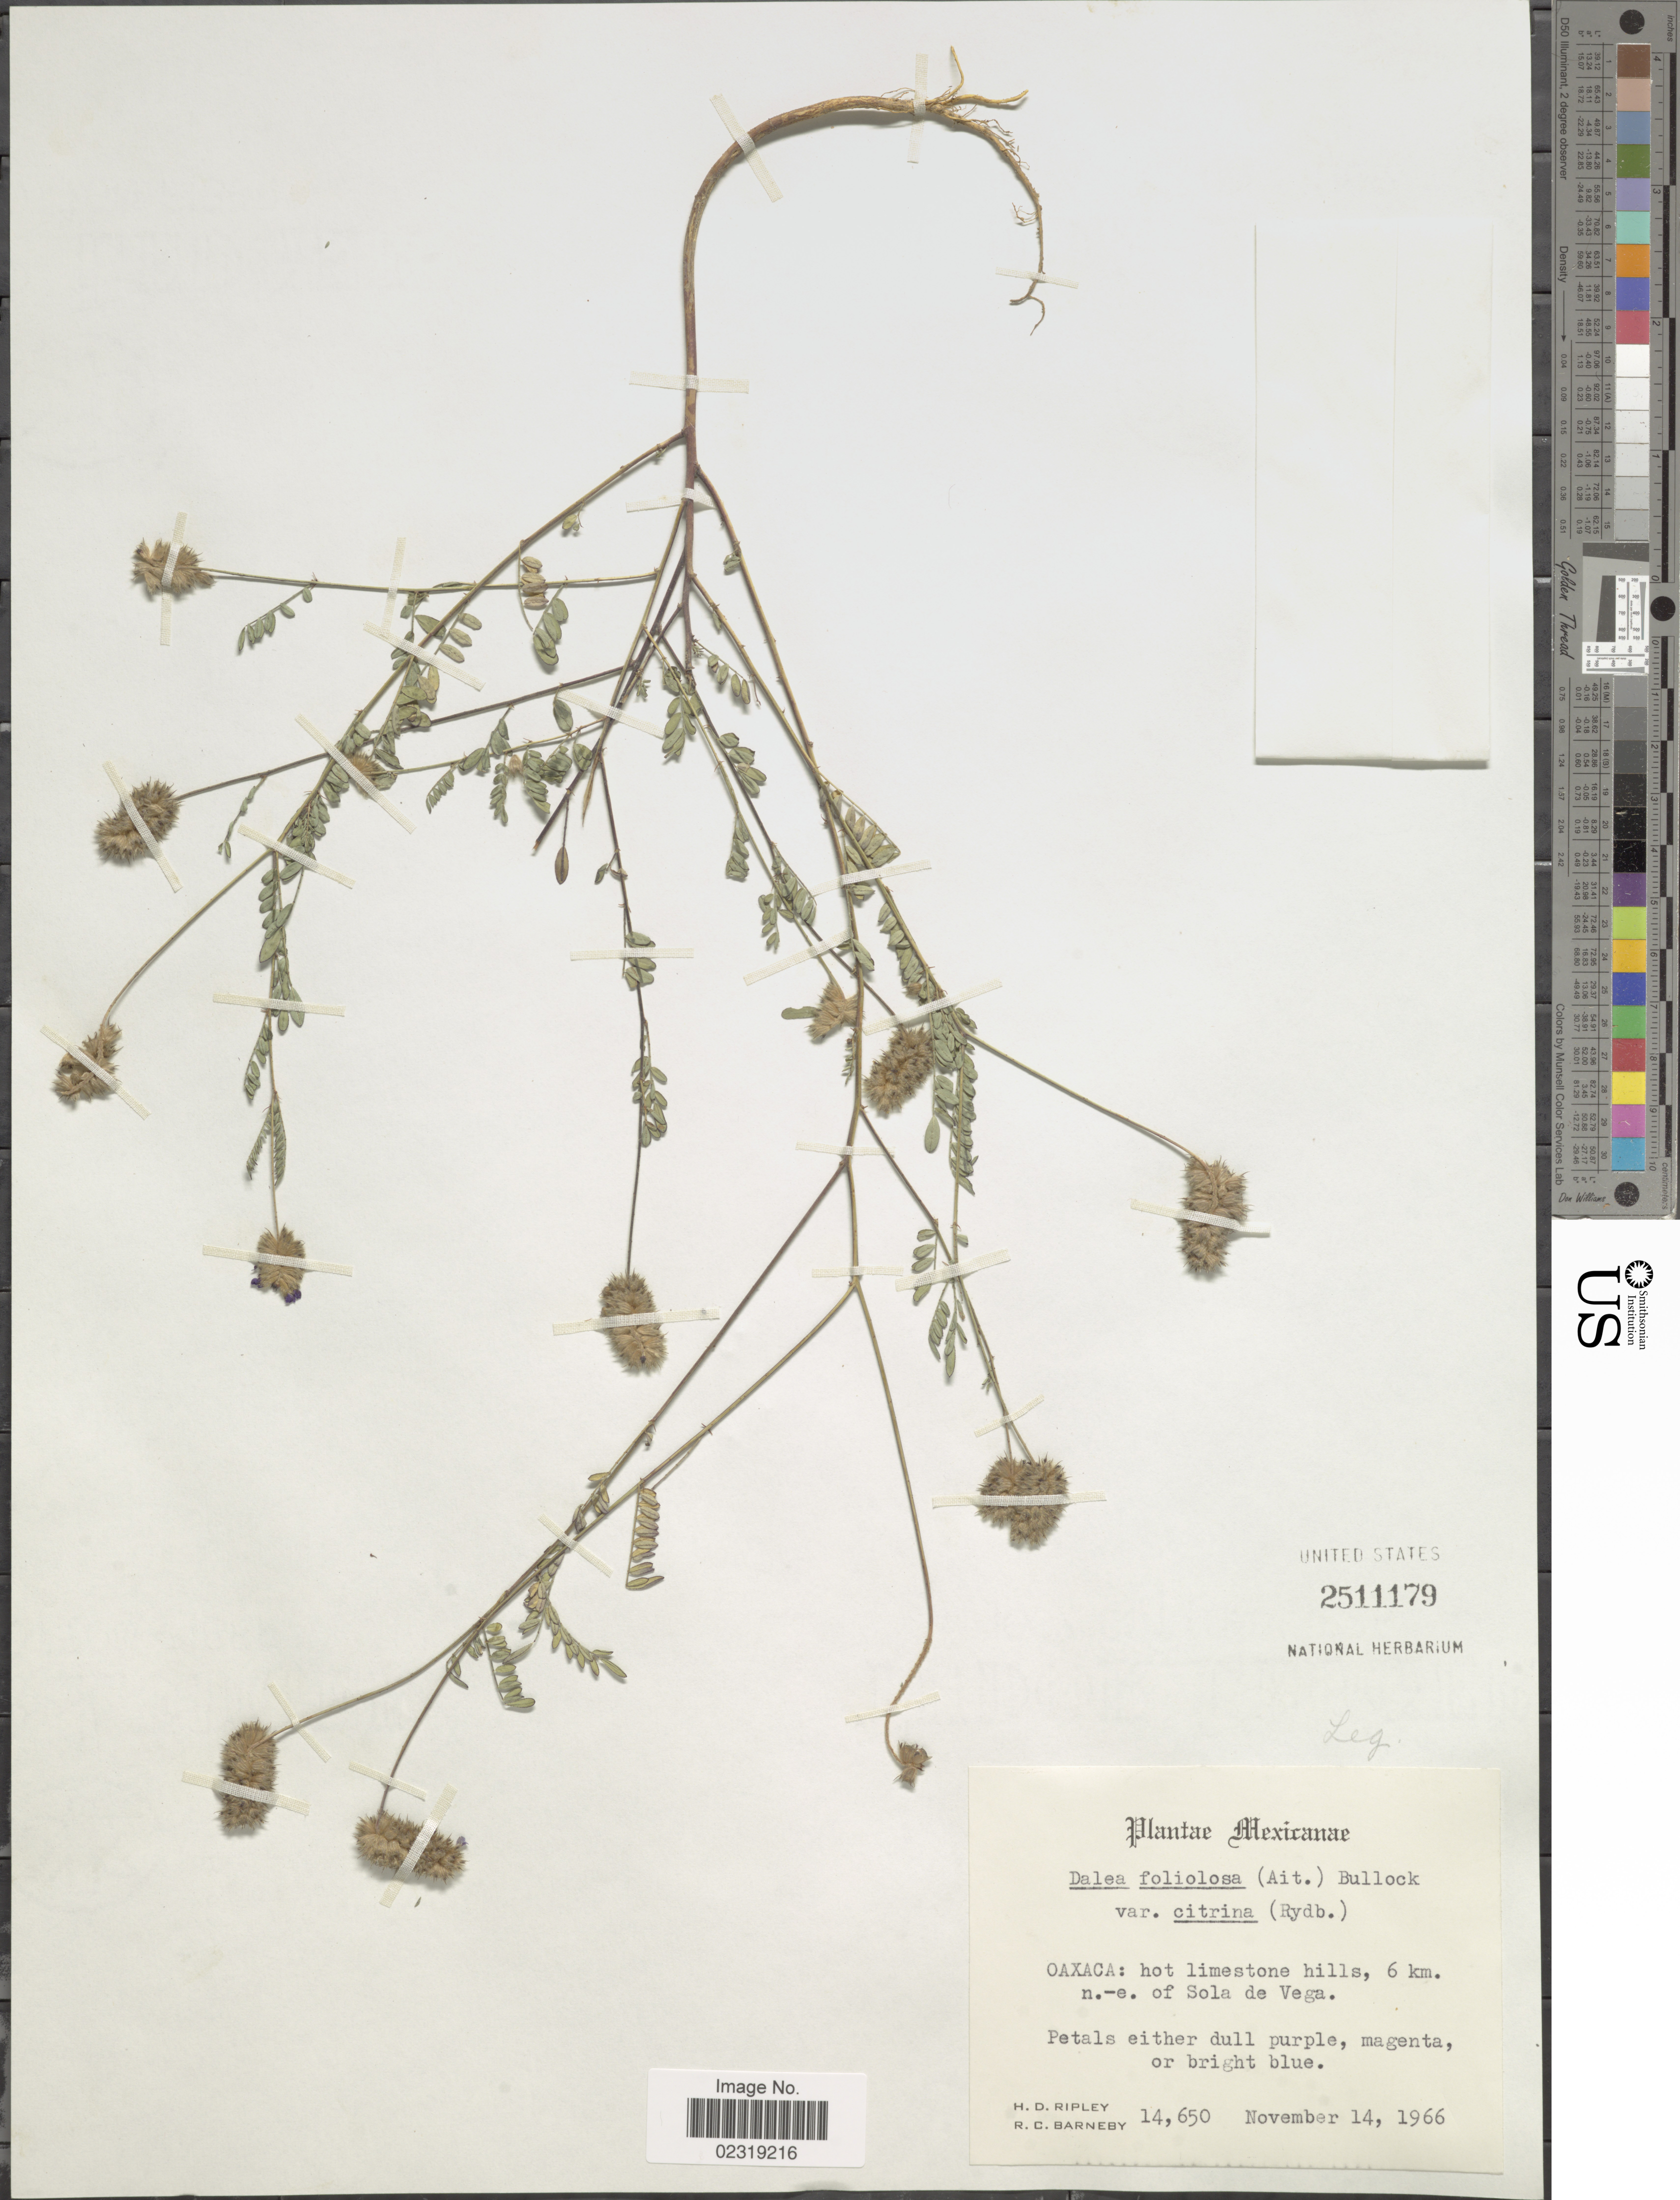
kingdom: Plantae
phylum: Tracheophyta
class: Magnoliopsida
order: Fabales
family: Fabaceae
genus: Dalea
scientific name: Dalea foliolosa var. citrina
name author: (Aiton) Barneby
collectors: H. Ripley & R. C. Barneby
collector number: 14650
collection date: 1966-11-14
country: Mexico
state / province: Oaxaca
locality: Hot limestone hills, 6 km. n.-e. of Sola de Vega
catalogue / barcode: US 2511179